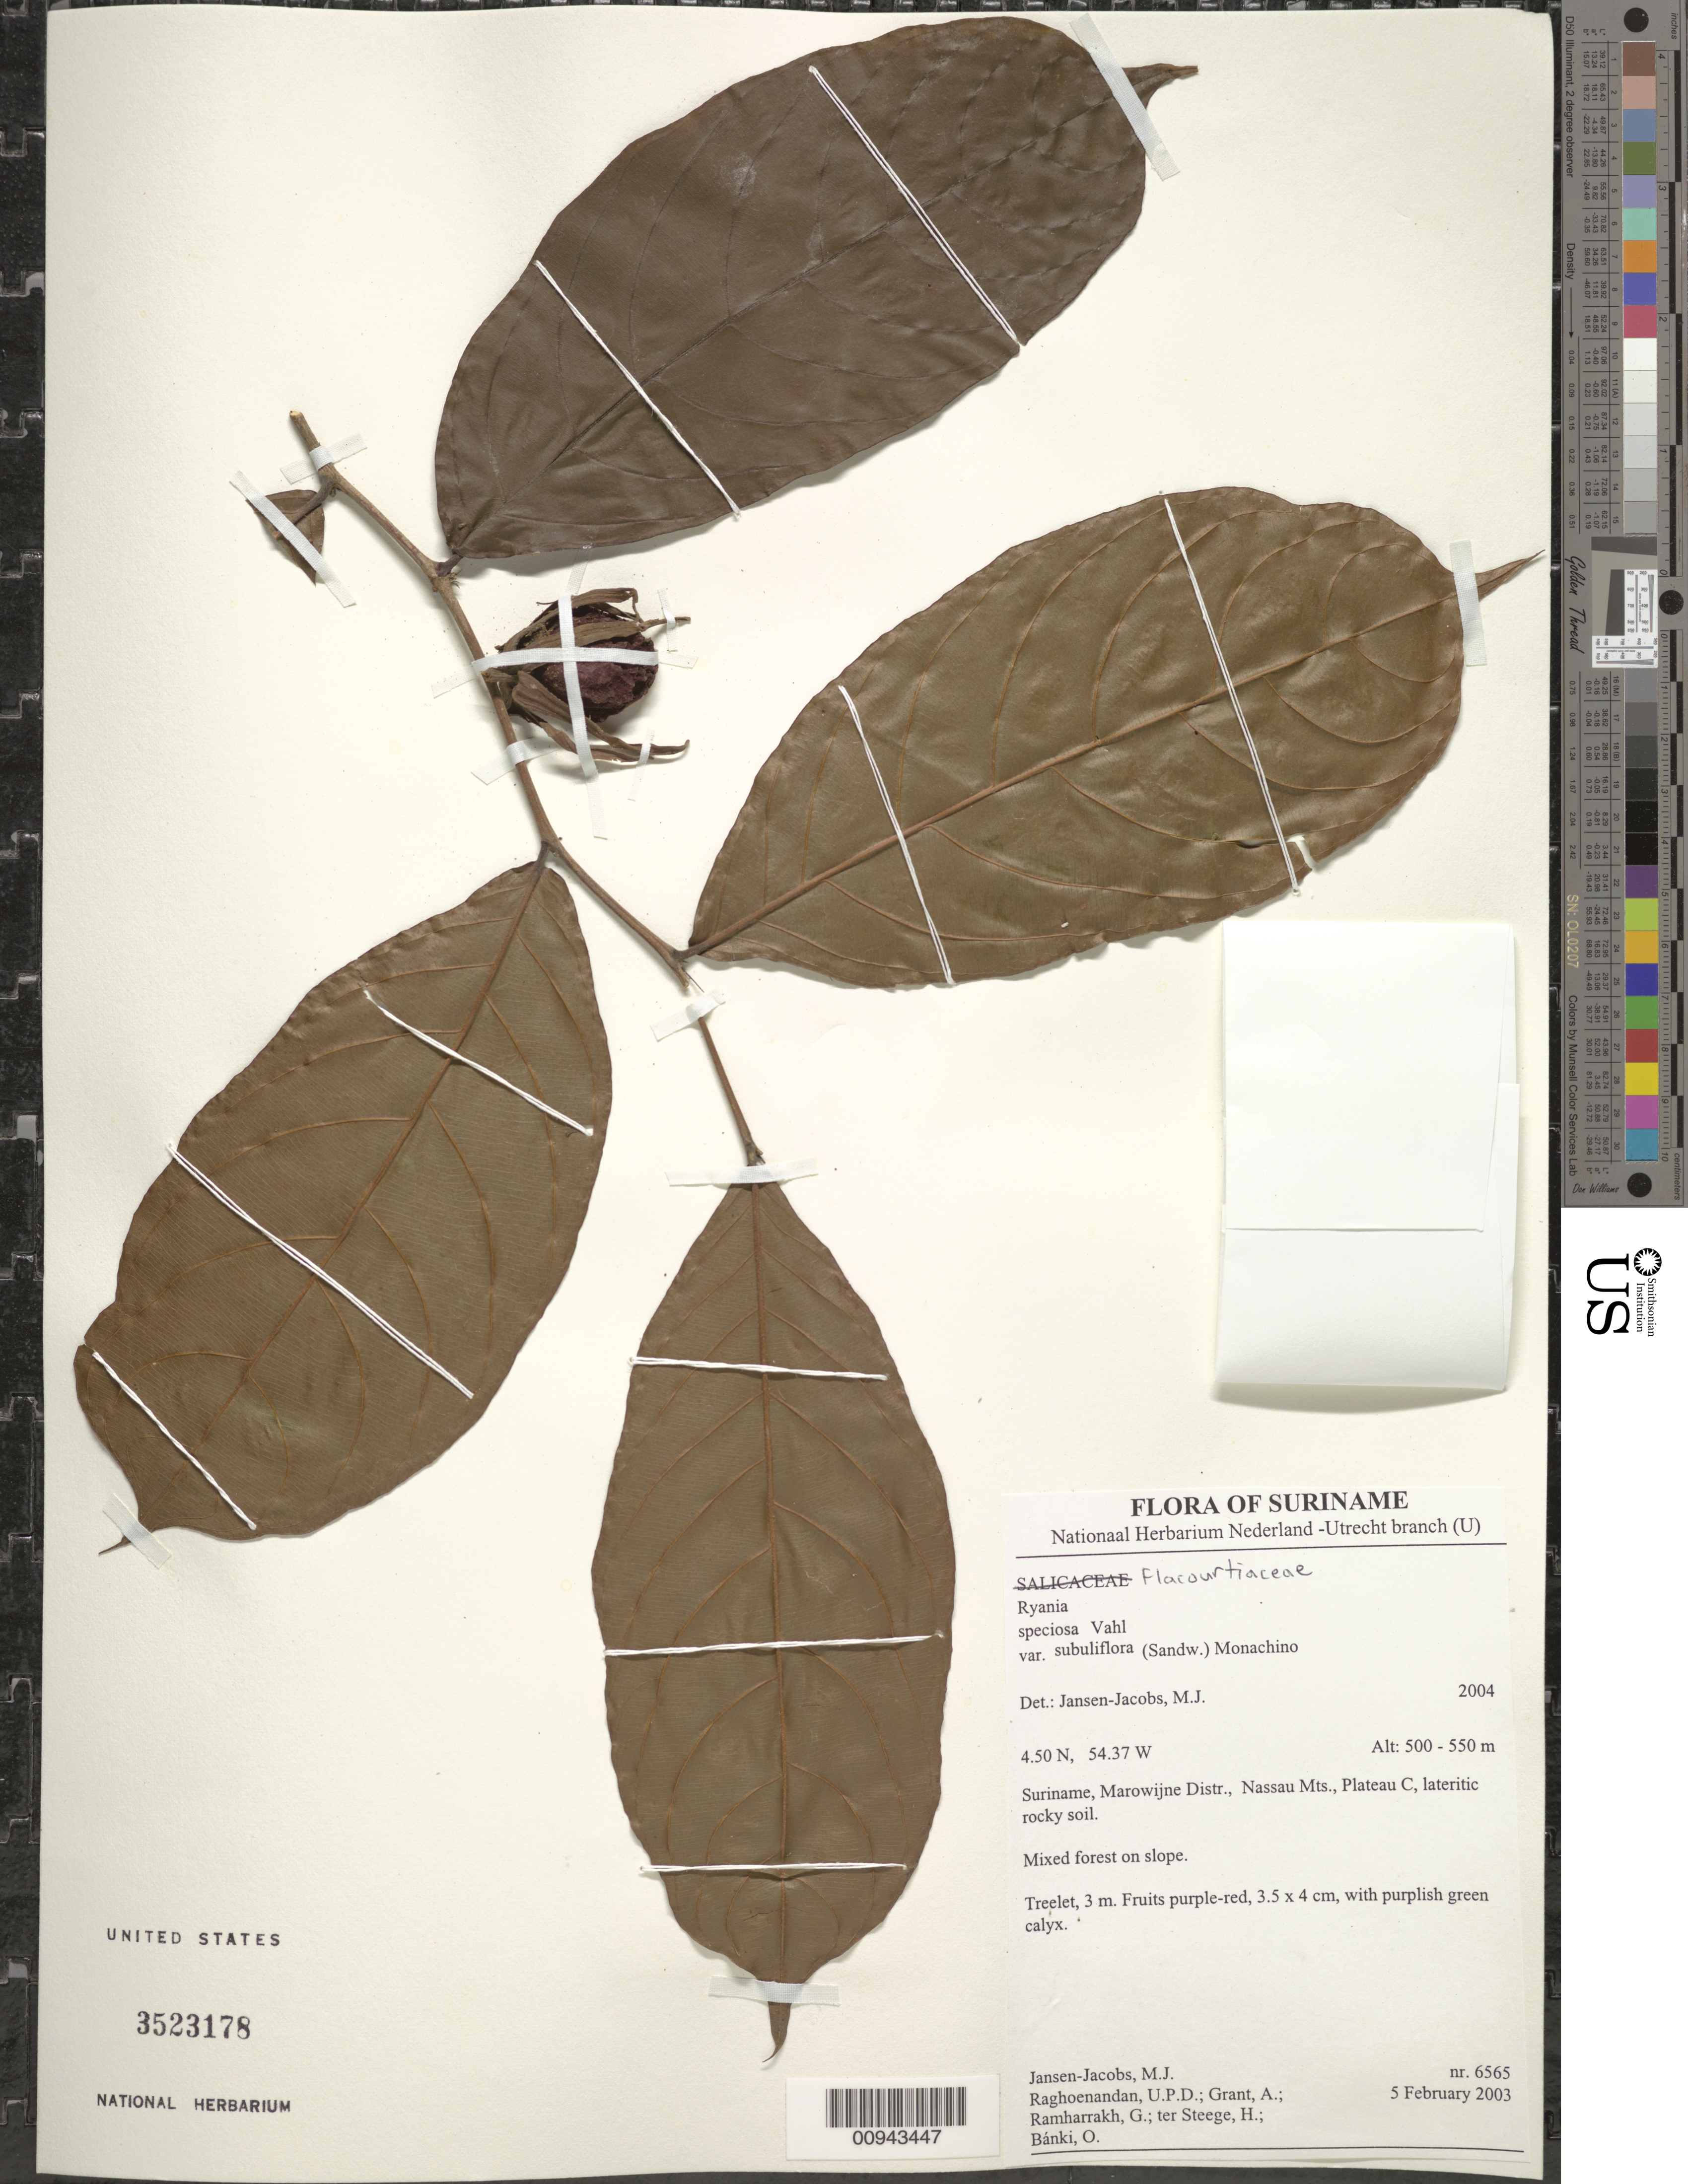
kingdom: Plantae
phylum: Tracheophyta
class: Magnoliopsida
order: Malpighiales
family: Salicaceae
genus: Ryania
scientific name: Ryania speciosa var. subuliflora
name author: (Sandwith) Monach.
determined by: Jansen-Jacobs, M. J., (U), Nationaal Herbarium Nederland, Utrecht University branch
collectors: M. J. Jansen-Jacobs, U. Raghoenandan, A. Grant, G. Ramharrakh, H. ter Steege & O. Bánki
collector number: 6565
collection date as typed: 5-Feb-03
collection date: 2003-02-05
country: Suriname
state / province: Marowijne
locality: Nassau Mts., Plateau C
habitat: Lateritic rocky soil. Mixed forest on slope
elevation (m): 500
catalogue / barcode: US 3523178